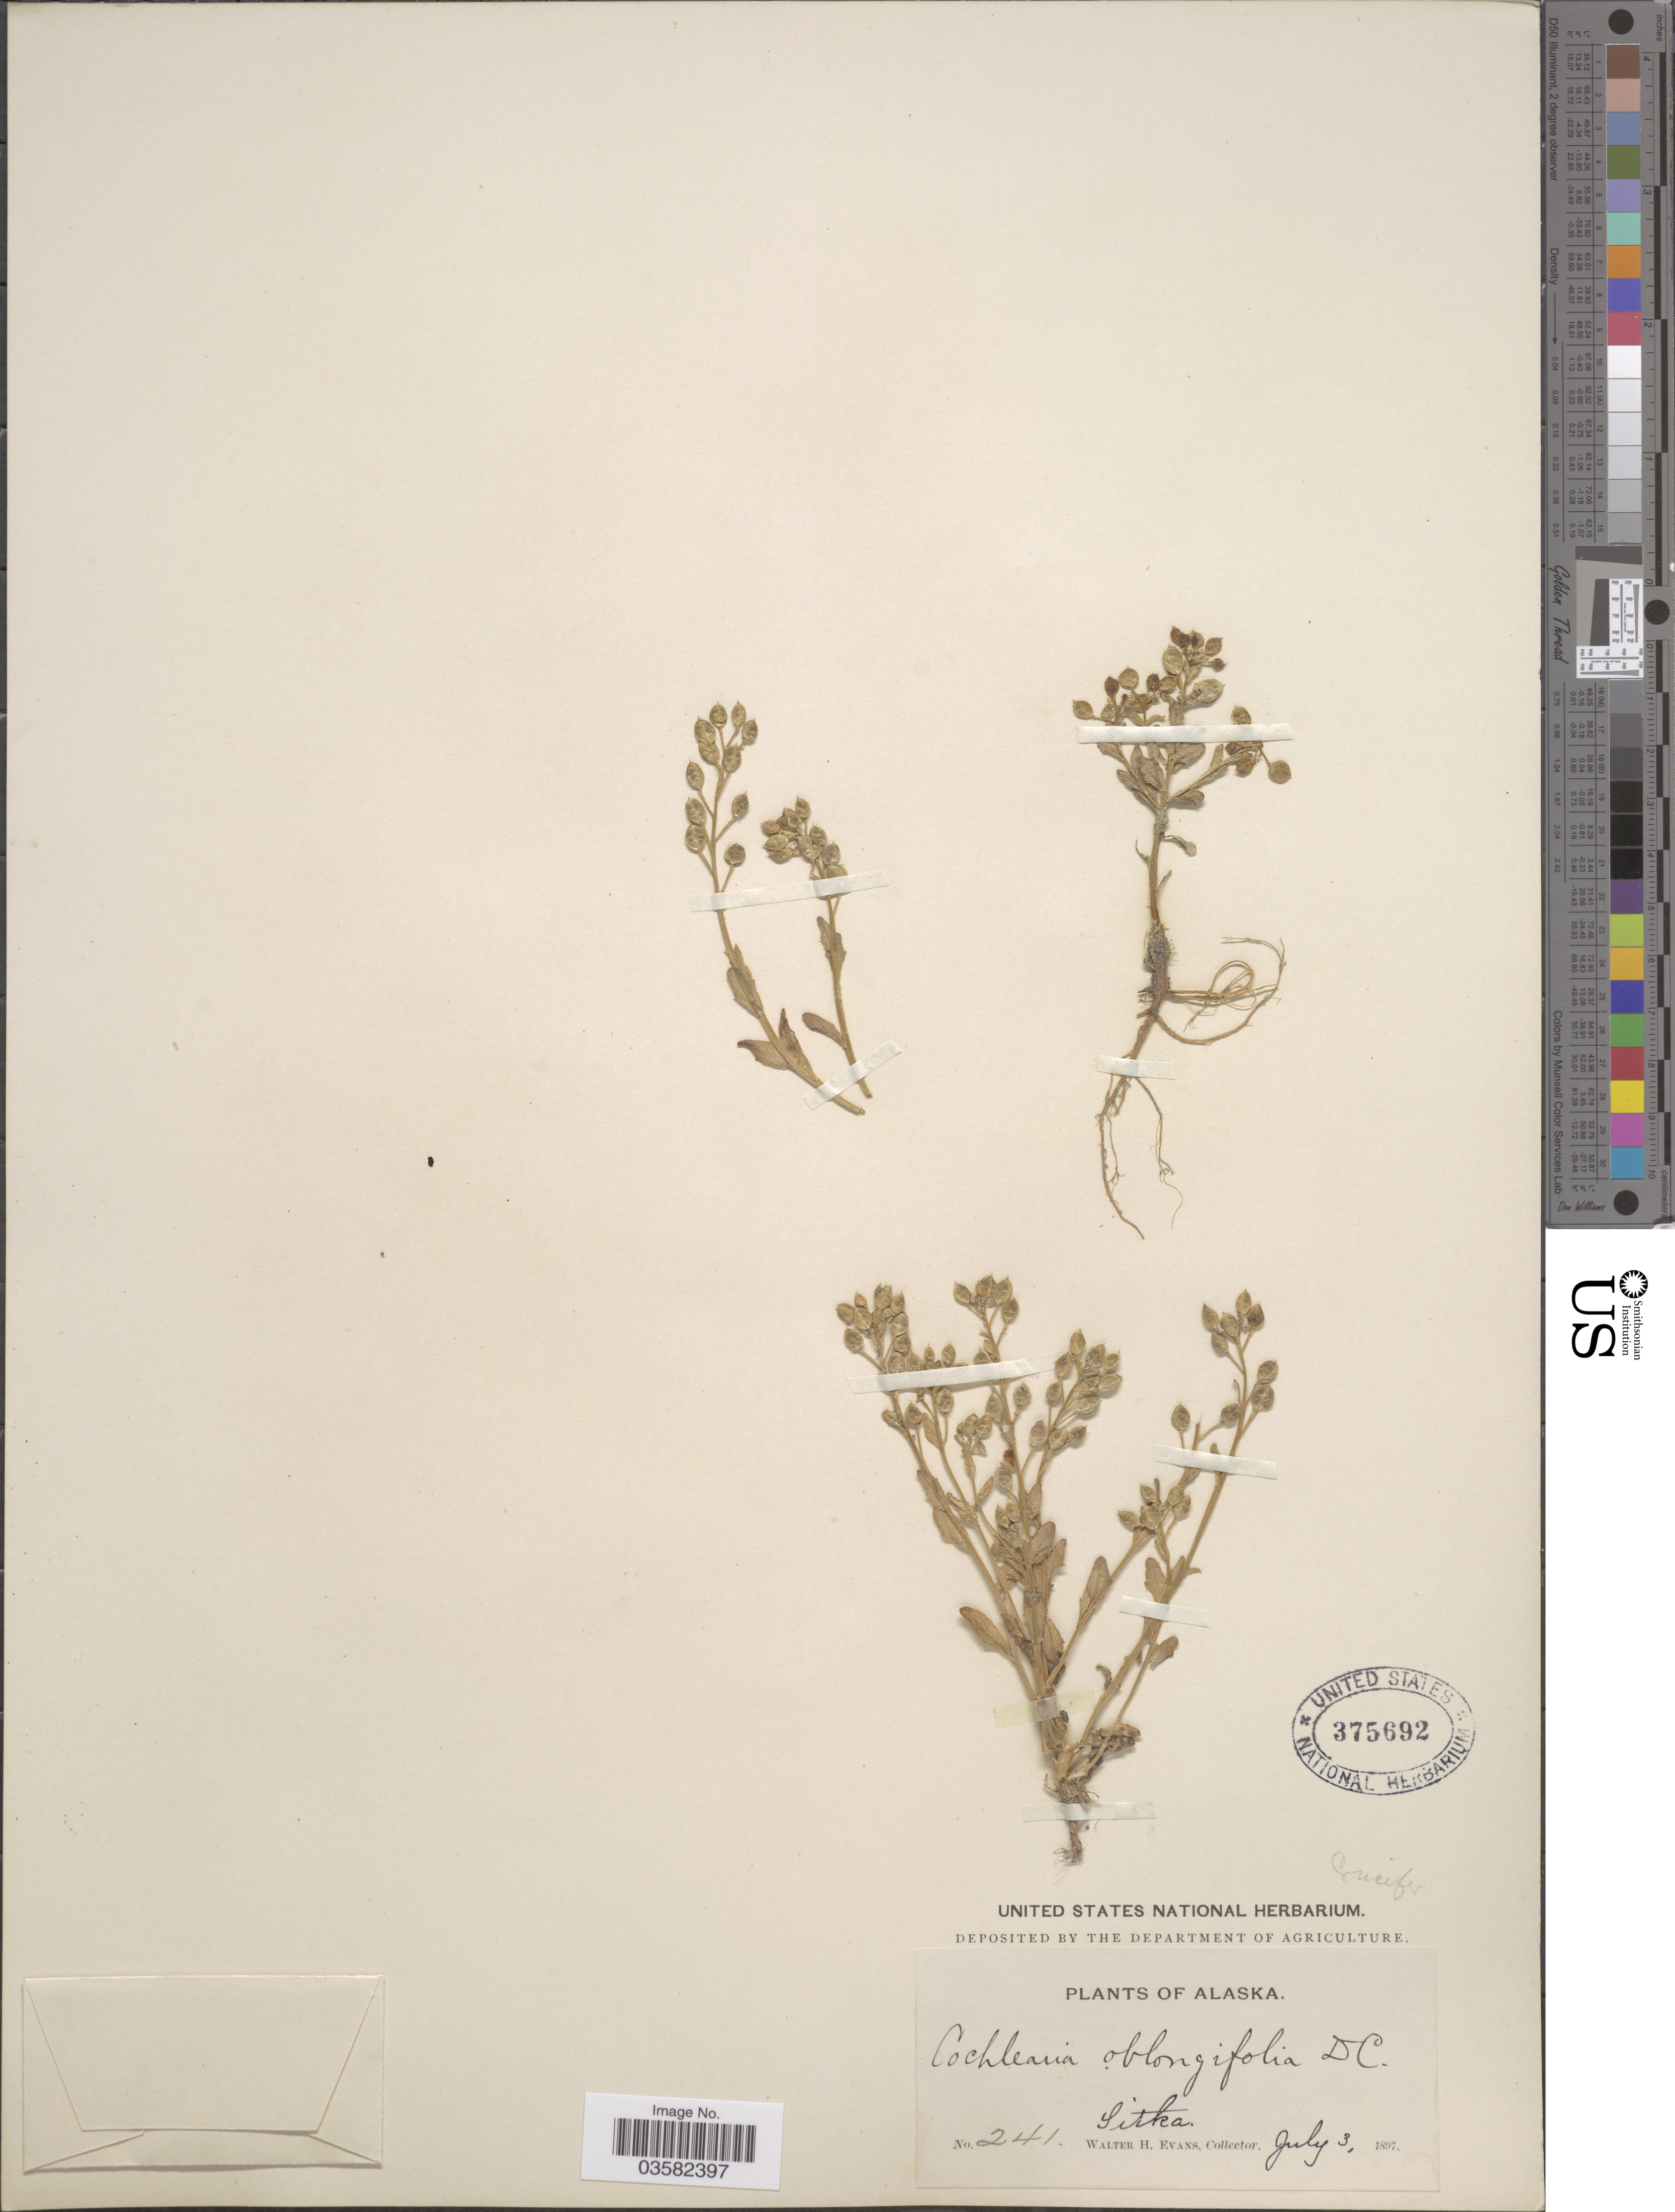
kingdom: Plantae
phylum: Tracheophyta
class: Magnoliopsida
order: Brassicales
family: Brassicaceae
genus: Cochlearia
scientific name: Cochlearia oblongifolia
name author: DC.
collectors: W. H. Evans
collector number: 241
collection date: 1897-07-03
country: United States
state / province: Alaska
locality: Sitka.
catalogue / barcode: US 375692